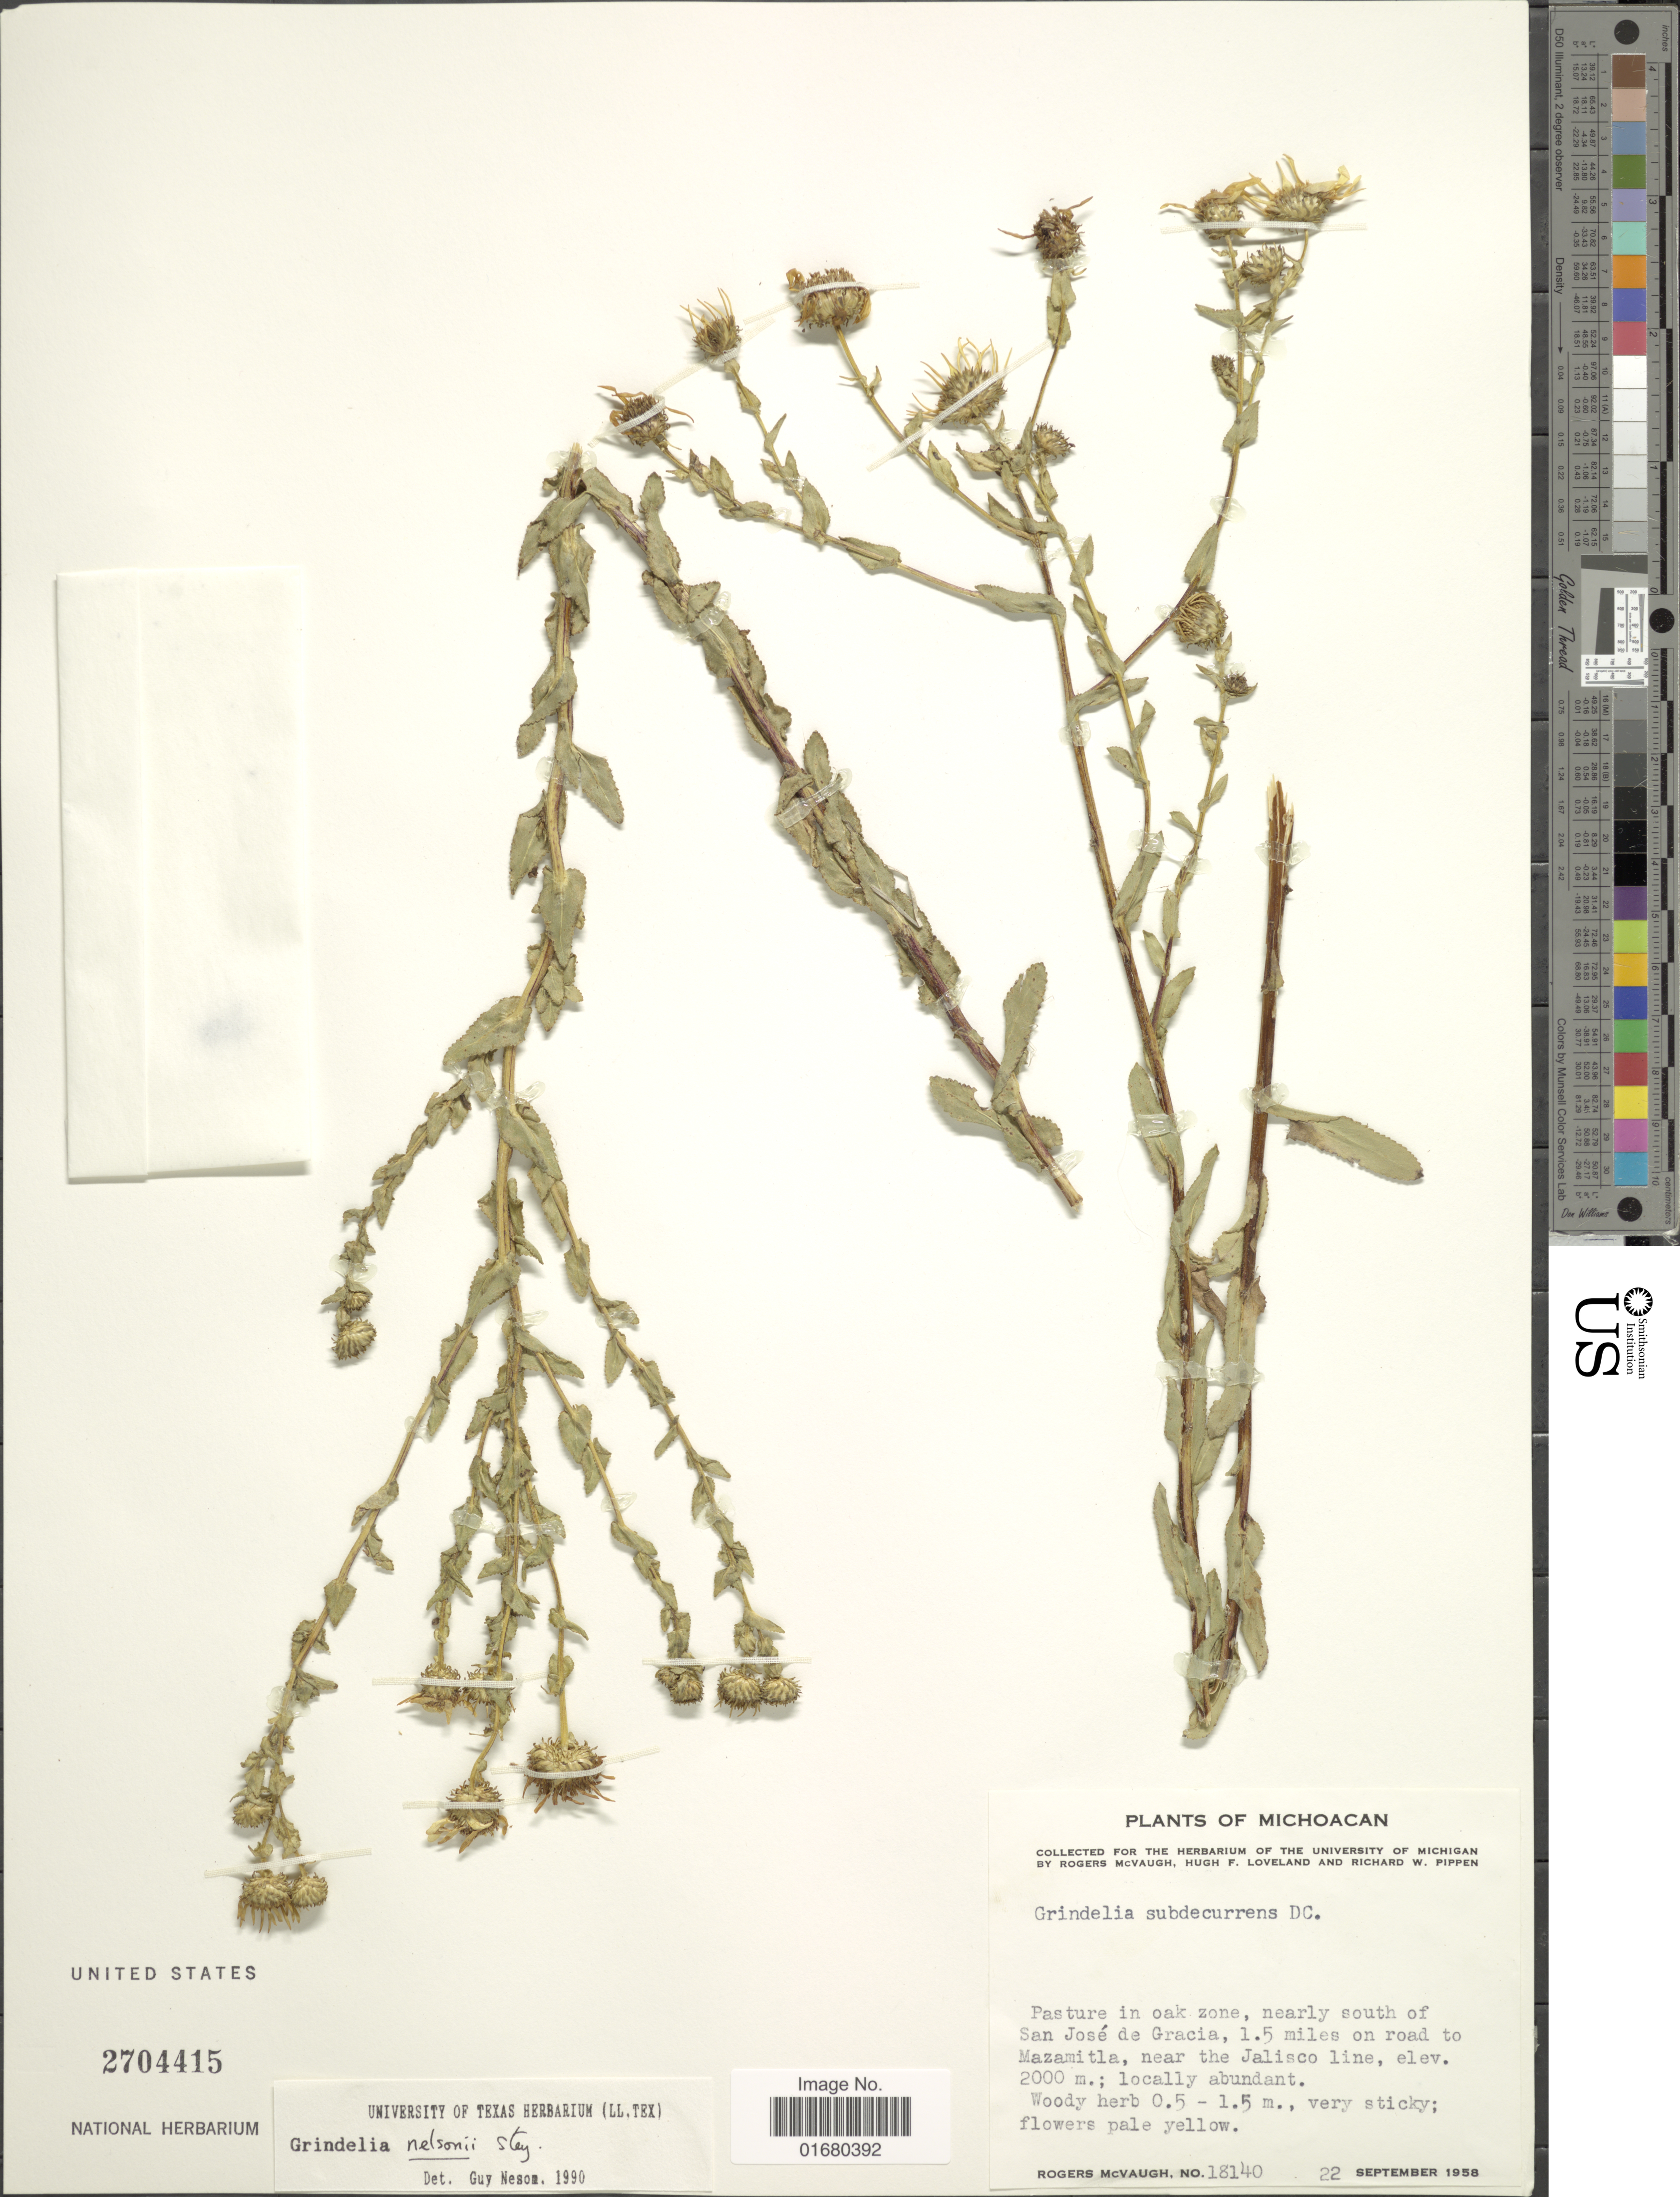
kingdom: Plantae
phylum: Tracheophyta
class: Magnoliopsida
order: Asterales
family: Asteraceae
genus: Grindelia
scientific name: Grindelia nelsonii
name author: Steyerm.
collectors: R. McVaugh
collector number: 18140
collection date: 1958-09-22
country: Mexico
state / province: Michoacán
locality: Pasture in oak zone, nearly south of San Jose de Garcia, 1.5 miles on road to Mazamitla, near Jalisco line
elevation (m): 2000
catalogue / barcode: US 2704415